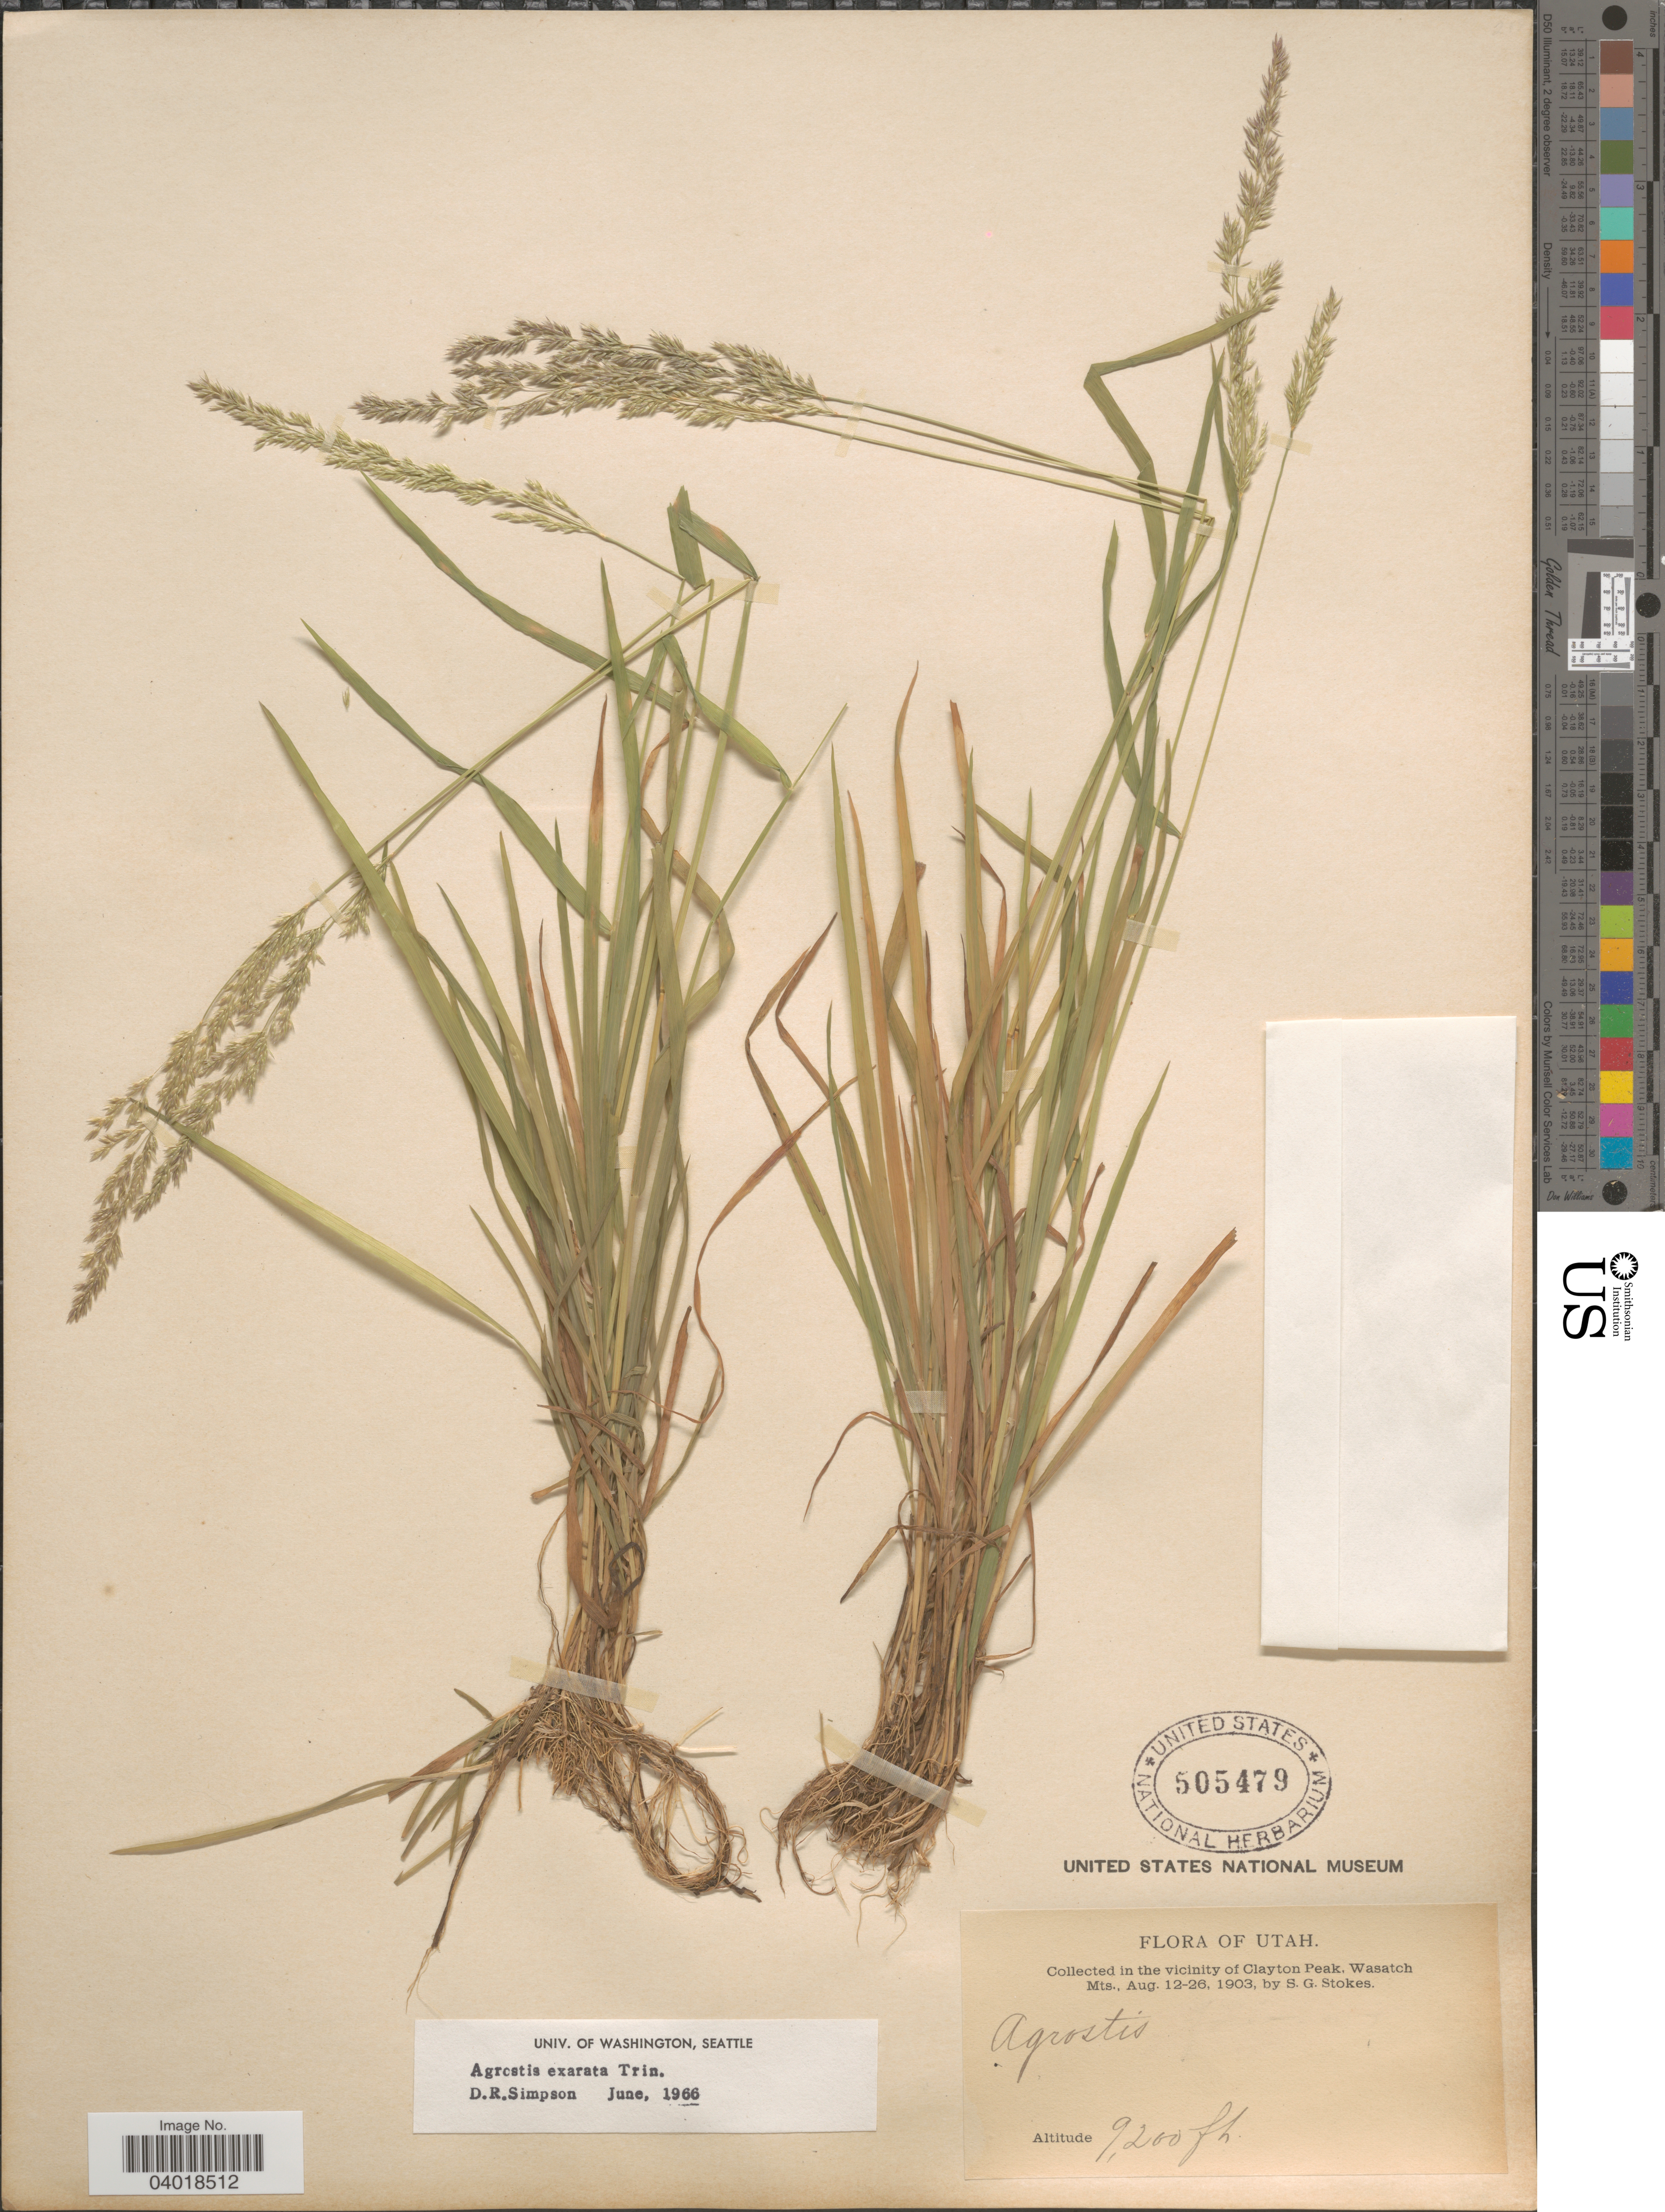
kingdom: Plantae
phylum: Tracheophyta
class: Liliopsida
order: Poales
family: Poaceae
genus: Agrostis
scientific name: Agrostis exarata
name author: Trin.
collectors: S. G. Stokes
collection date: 1903-08-12/1903-08-26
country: United States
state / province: Utah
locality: In the vicinity of Clayton Peak, Wasatch Mts.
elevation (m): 2804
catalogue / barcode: US 505479